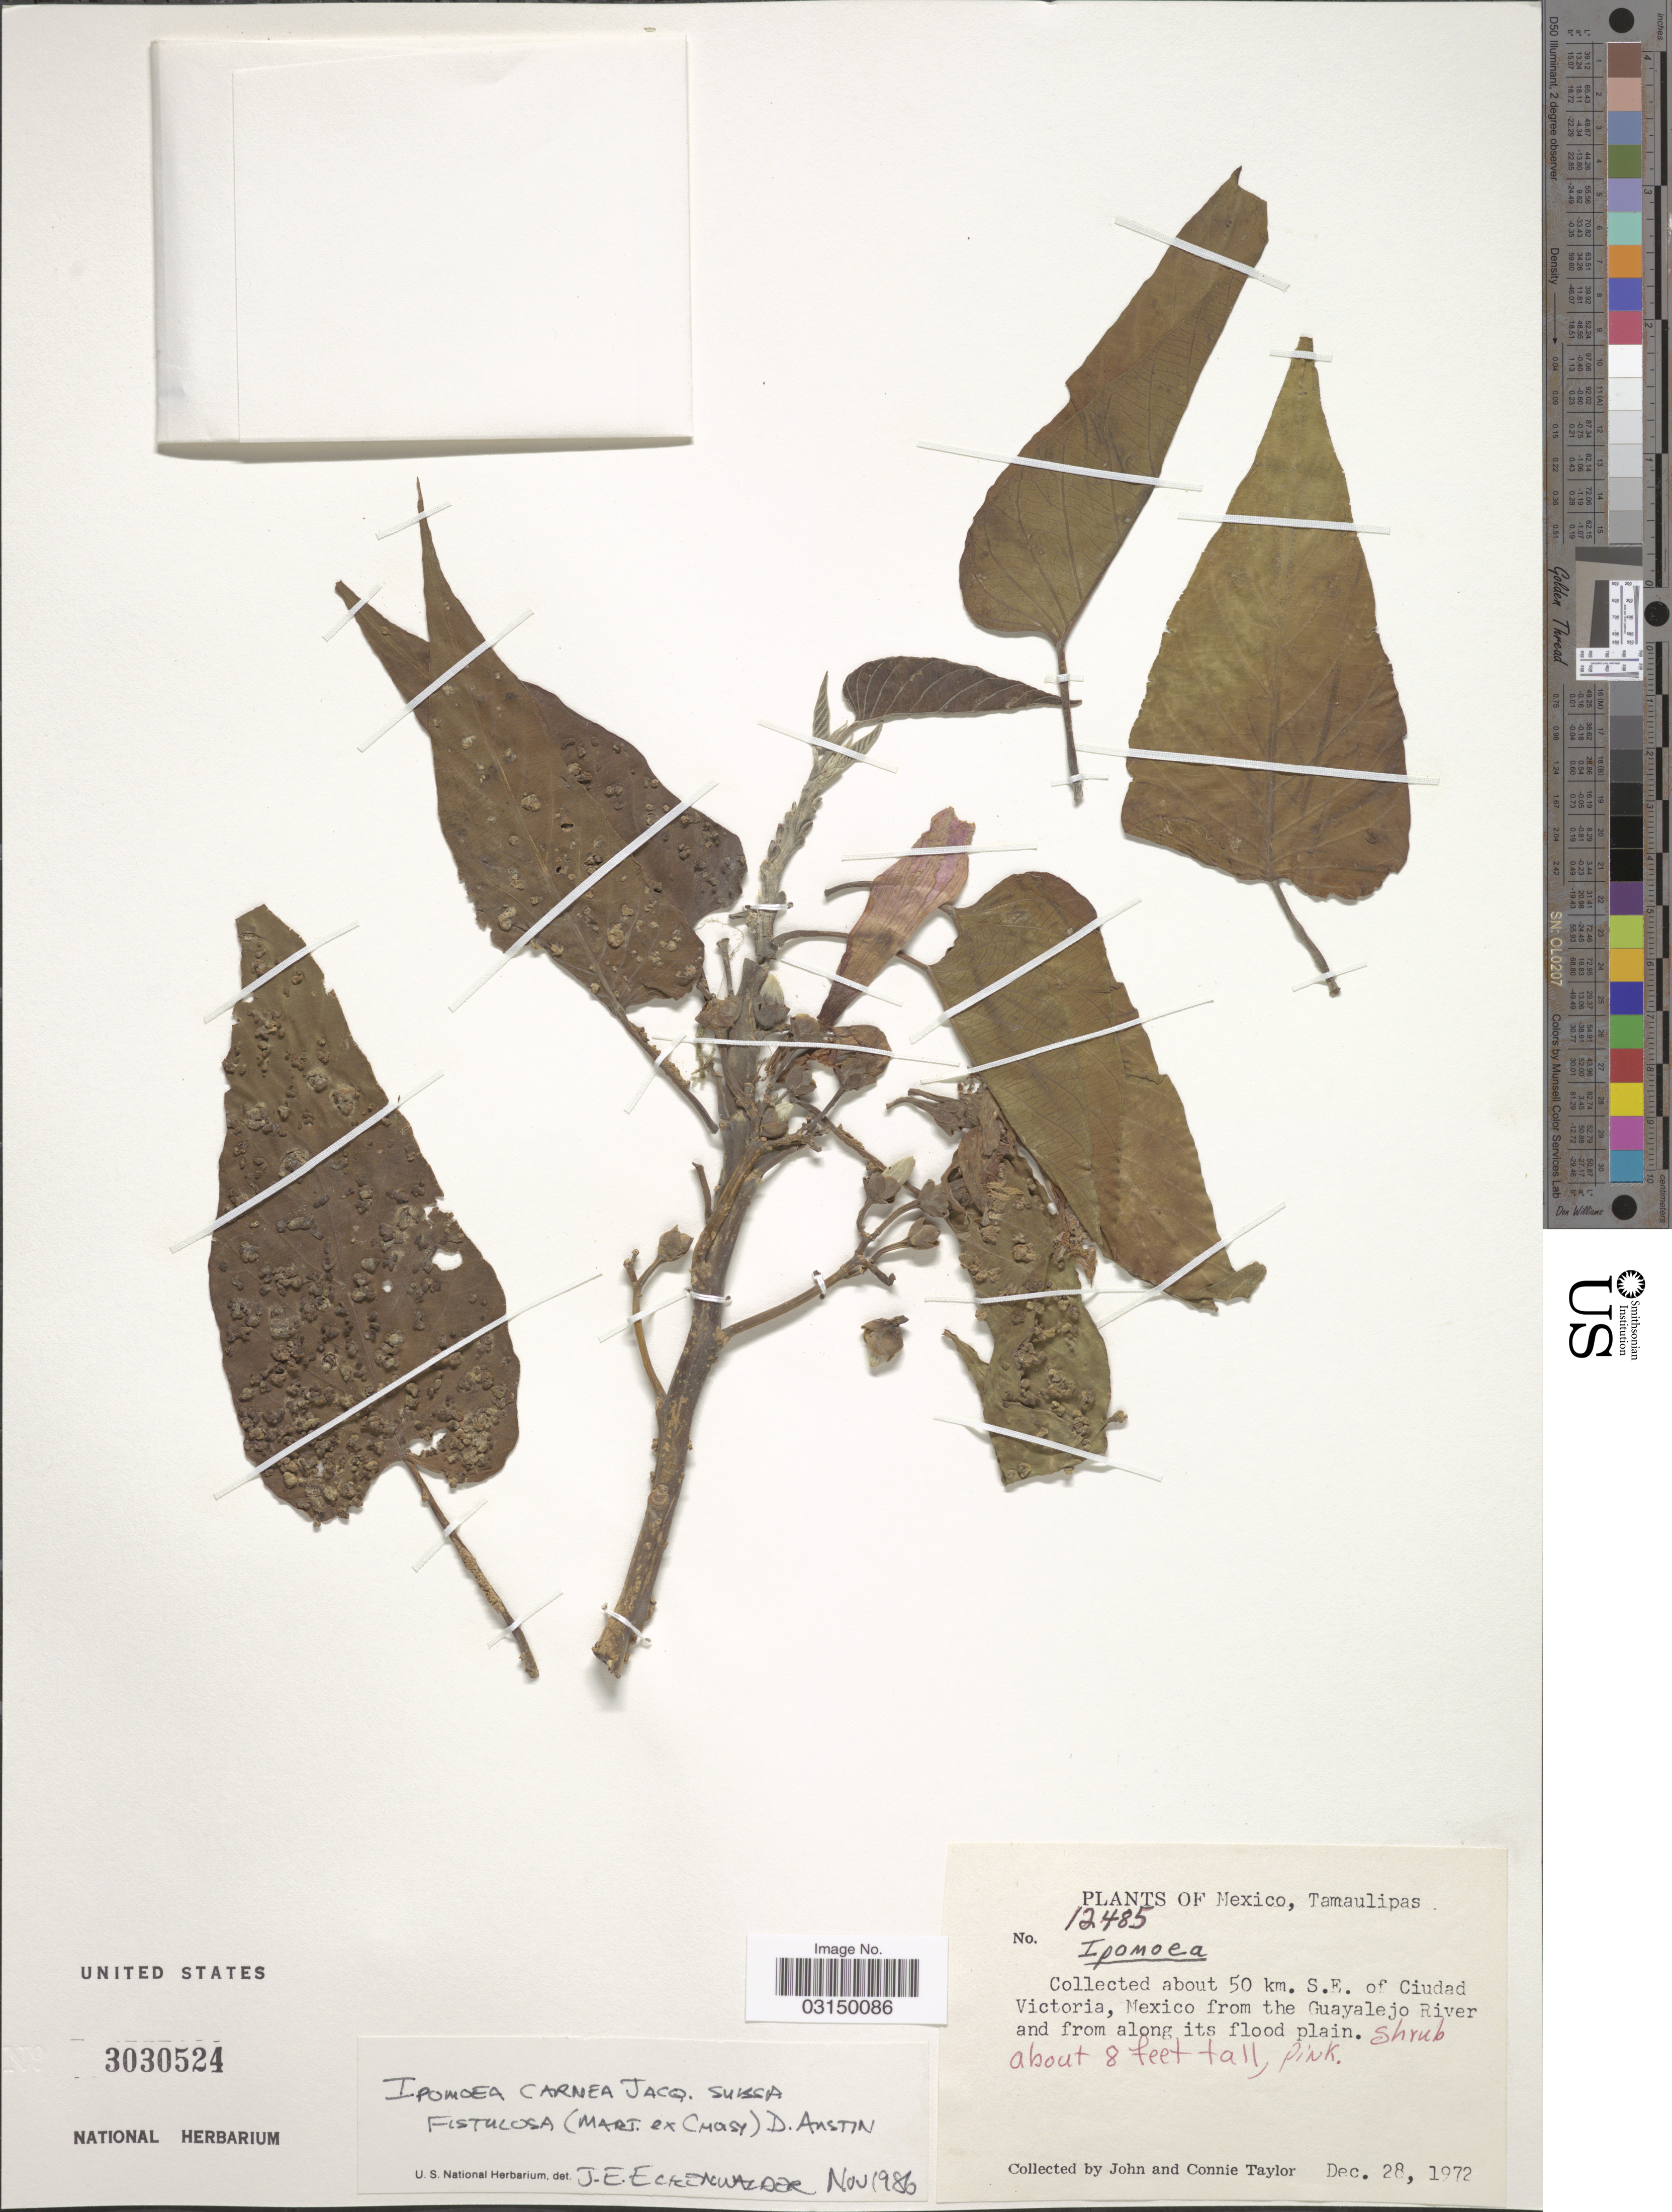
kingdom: Plantae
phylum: Tracheophyta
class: Magnoliopsida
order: Solanales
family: Convolvulaceae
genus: Ipomoea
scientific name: Ipomoea carnea subsp. fistulosa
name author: (Mart. ex Choisy) D.F. Austin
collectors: J. Taylor & C. Taylor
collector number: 12485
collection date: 1972-12-28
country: Mexico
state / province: Tamaulipas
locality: About 50 km. S.E. of Ciudad Victoria, Mexico from the Guayalejo River and from along its flood plain.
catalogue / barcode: US 3030524